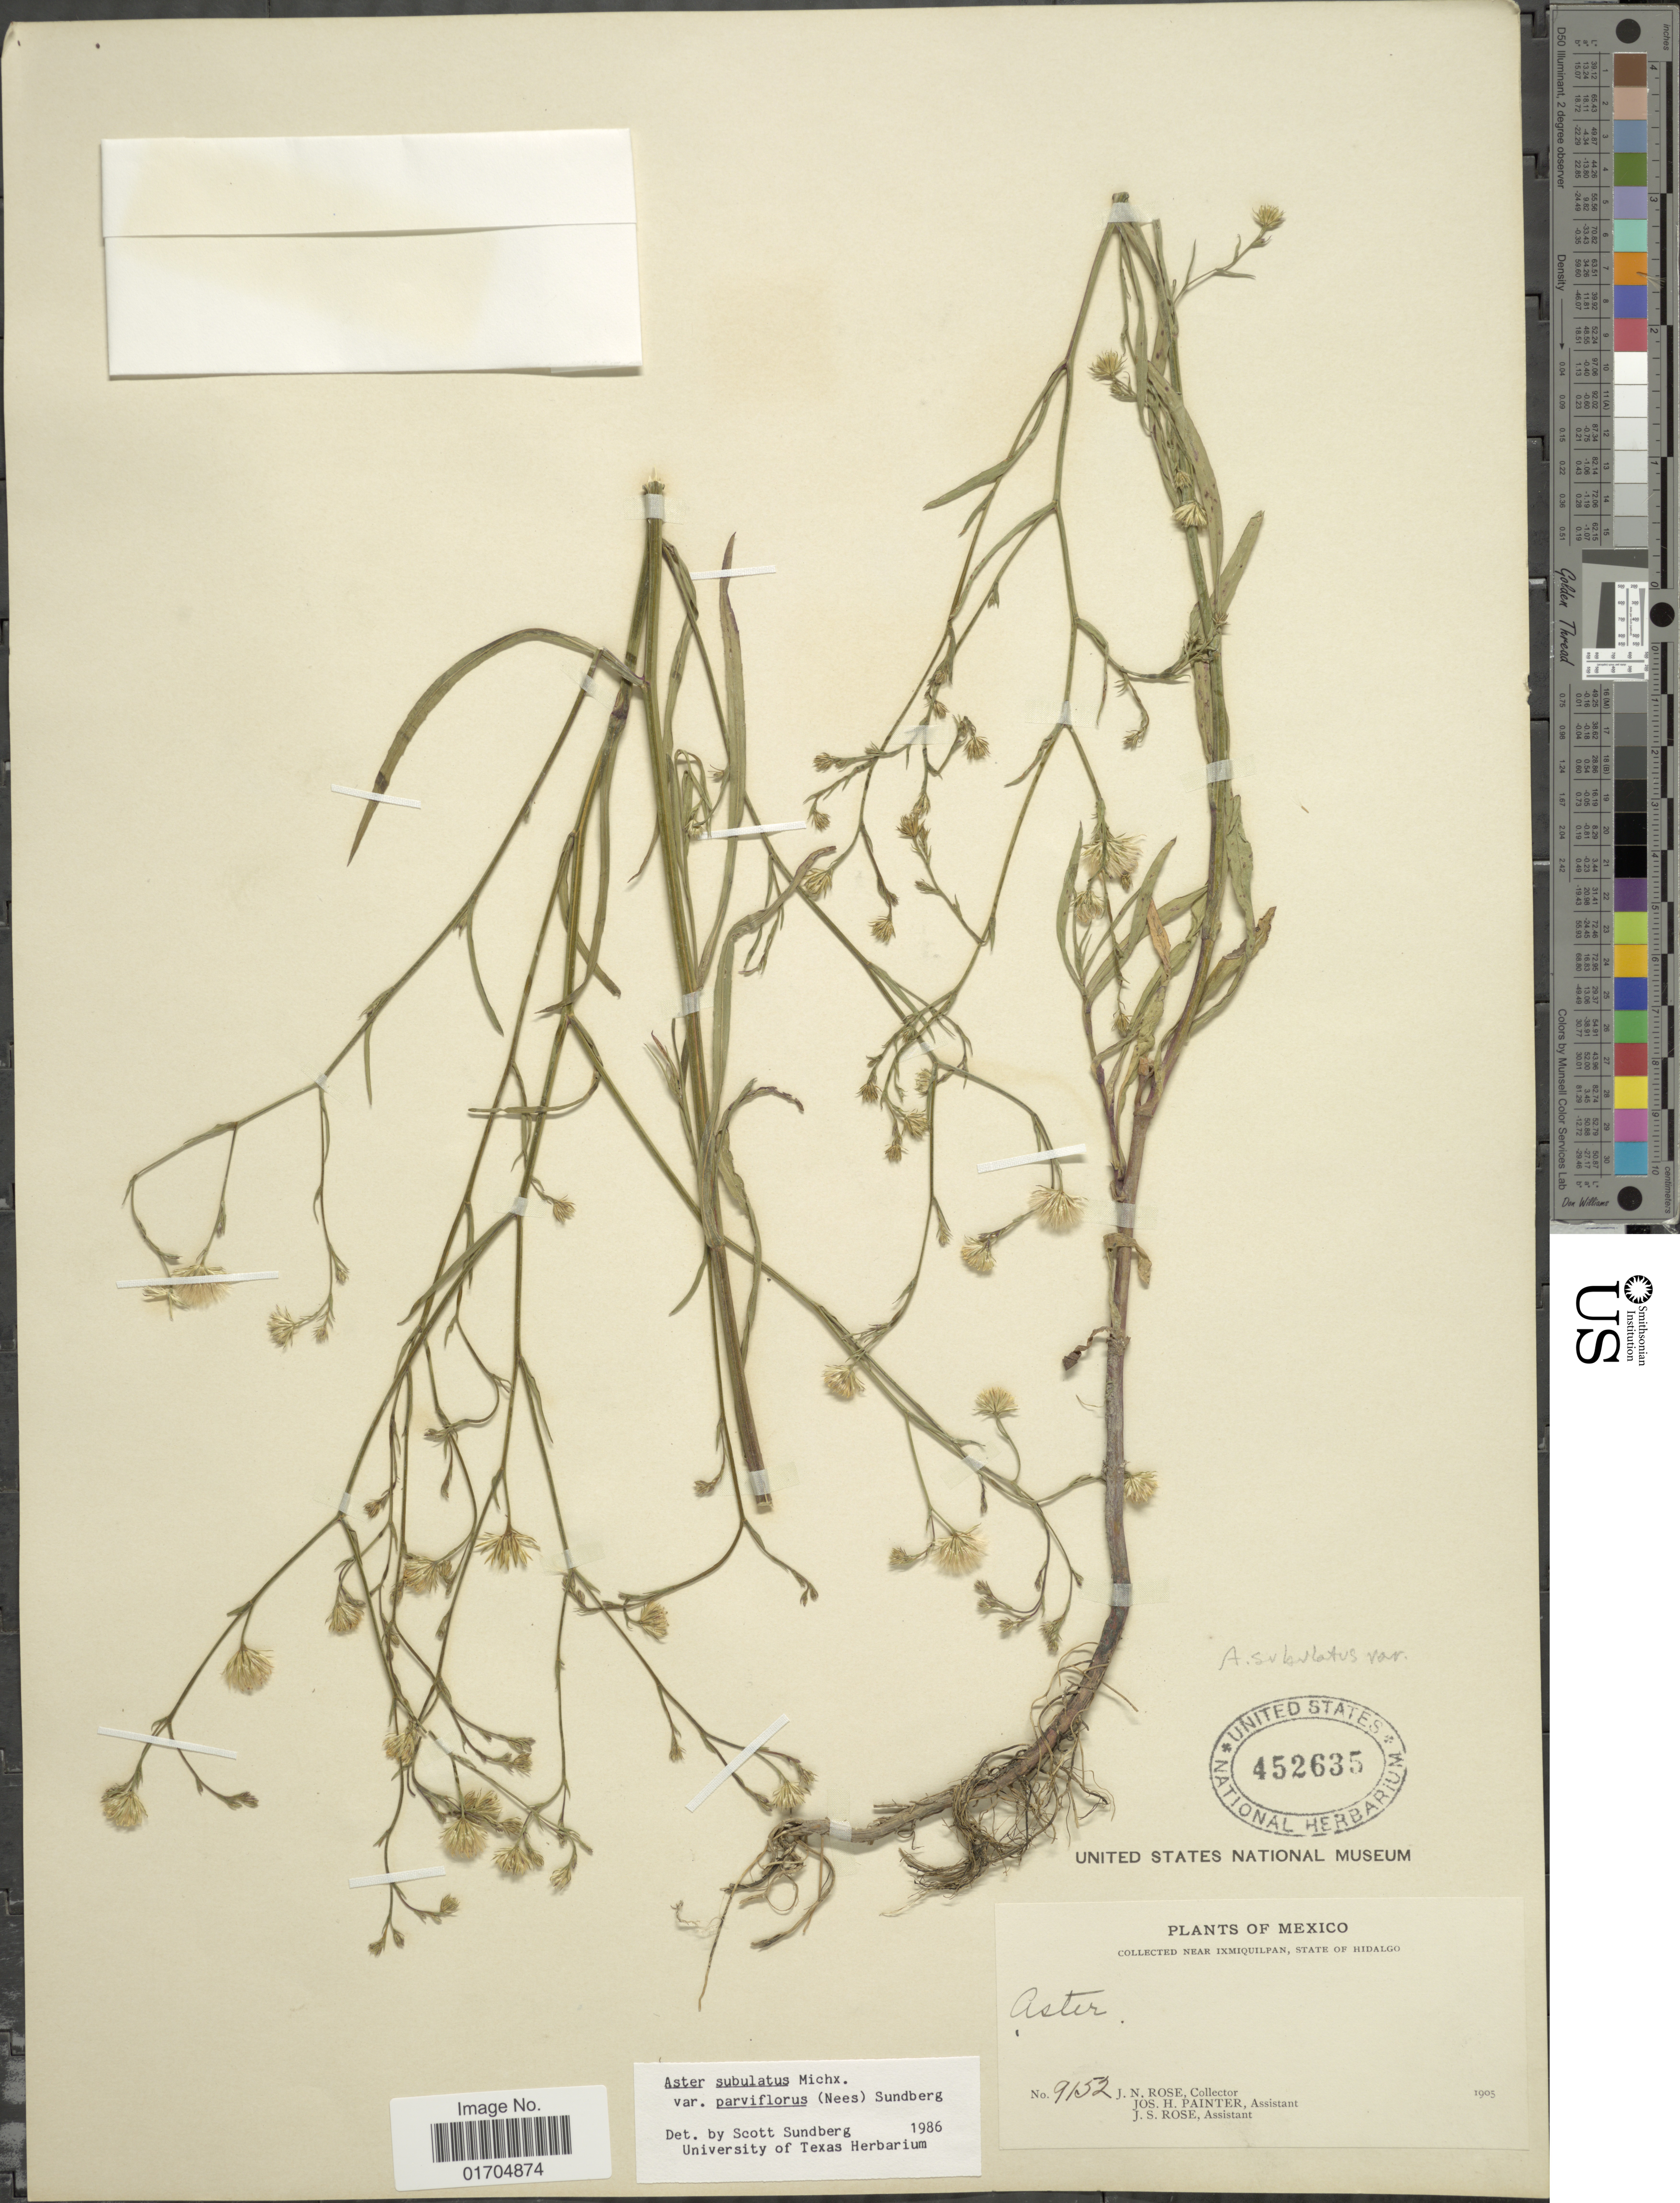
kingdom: Plantae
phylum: Tracheophyta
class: Magnoliopsida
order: Asterales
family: Asteraceae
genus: Symphyotrichum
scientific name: Symphyotrichum subulatum var. parviflorum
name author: (Nees) S.D. Sundb.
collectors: J. N. Rose, J. H. Painter & J. S. Rose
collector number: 9152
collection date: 1905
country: Mexico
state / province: Hidalgo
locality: Near Ixmiquilpan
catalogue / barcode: US 452635